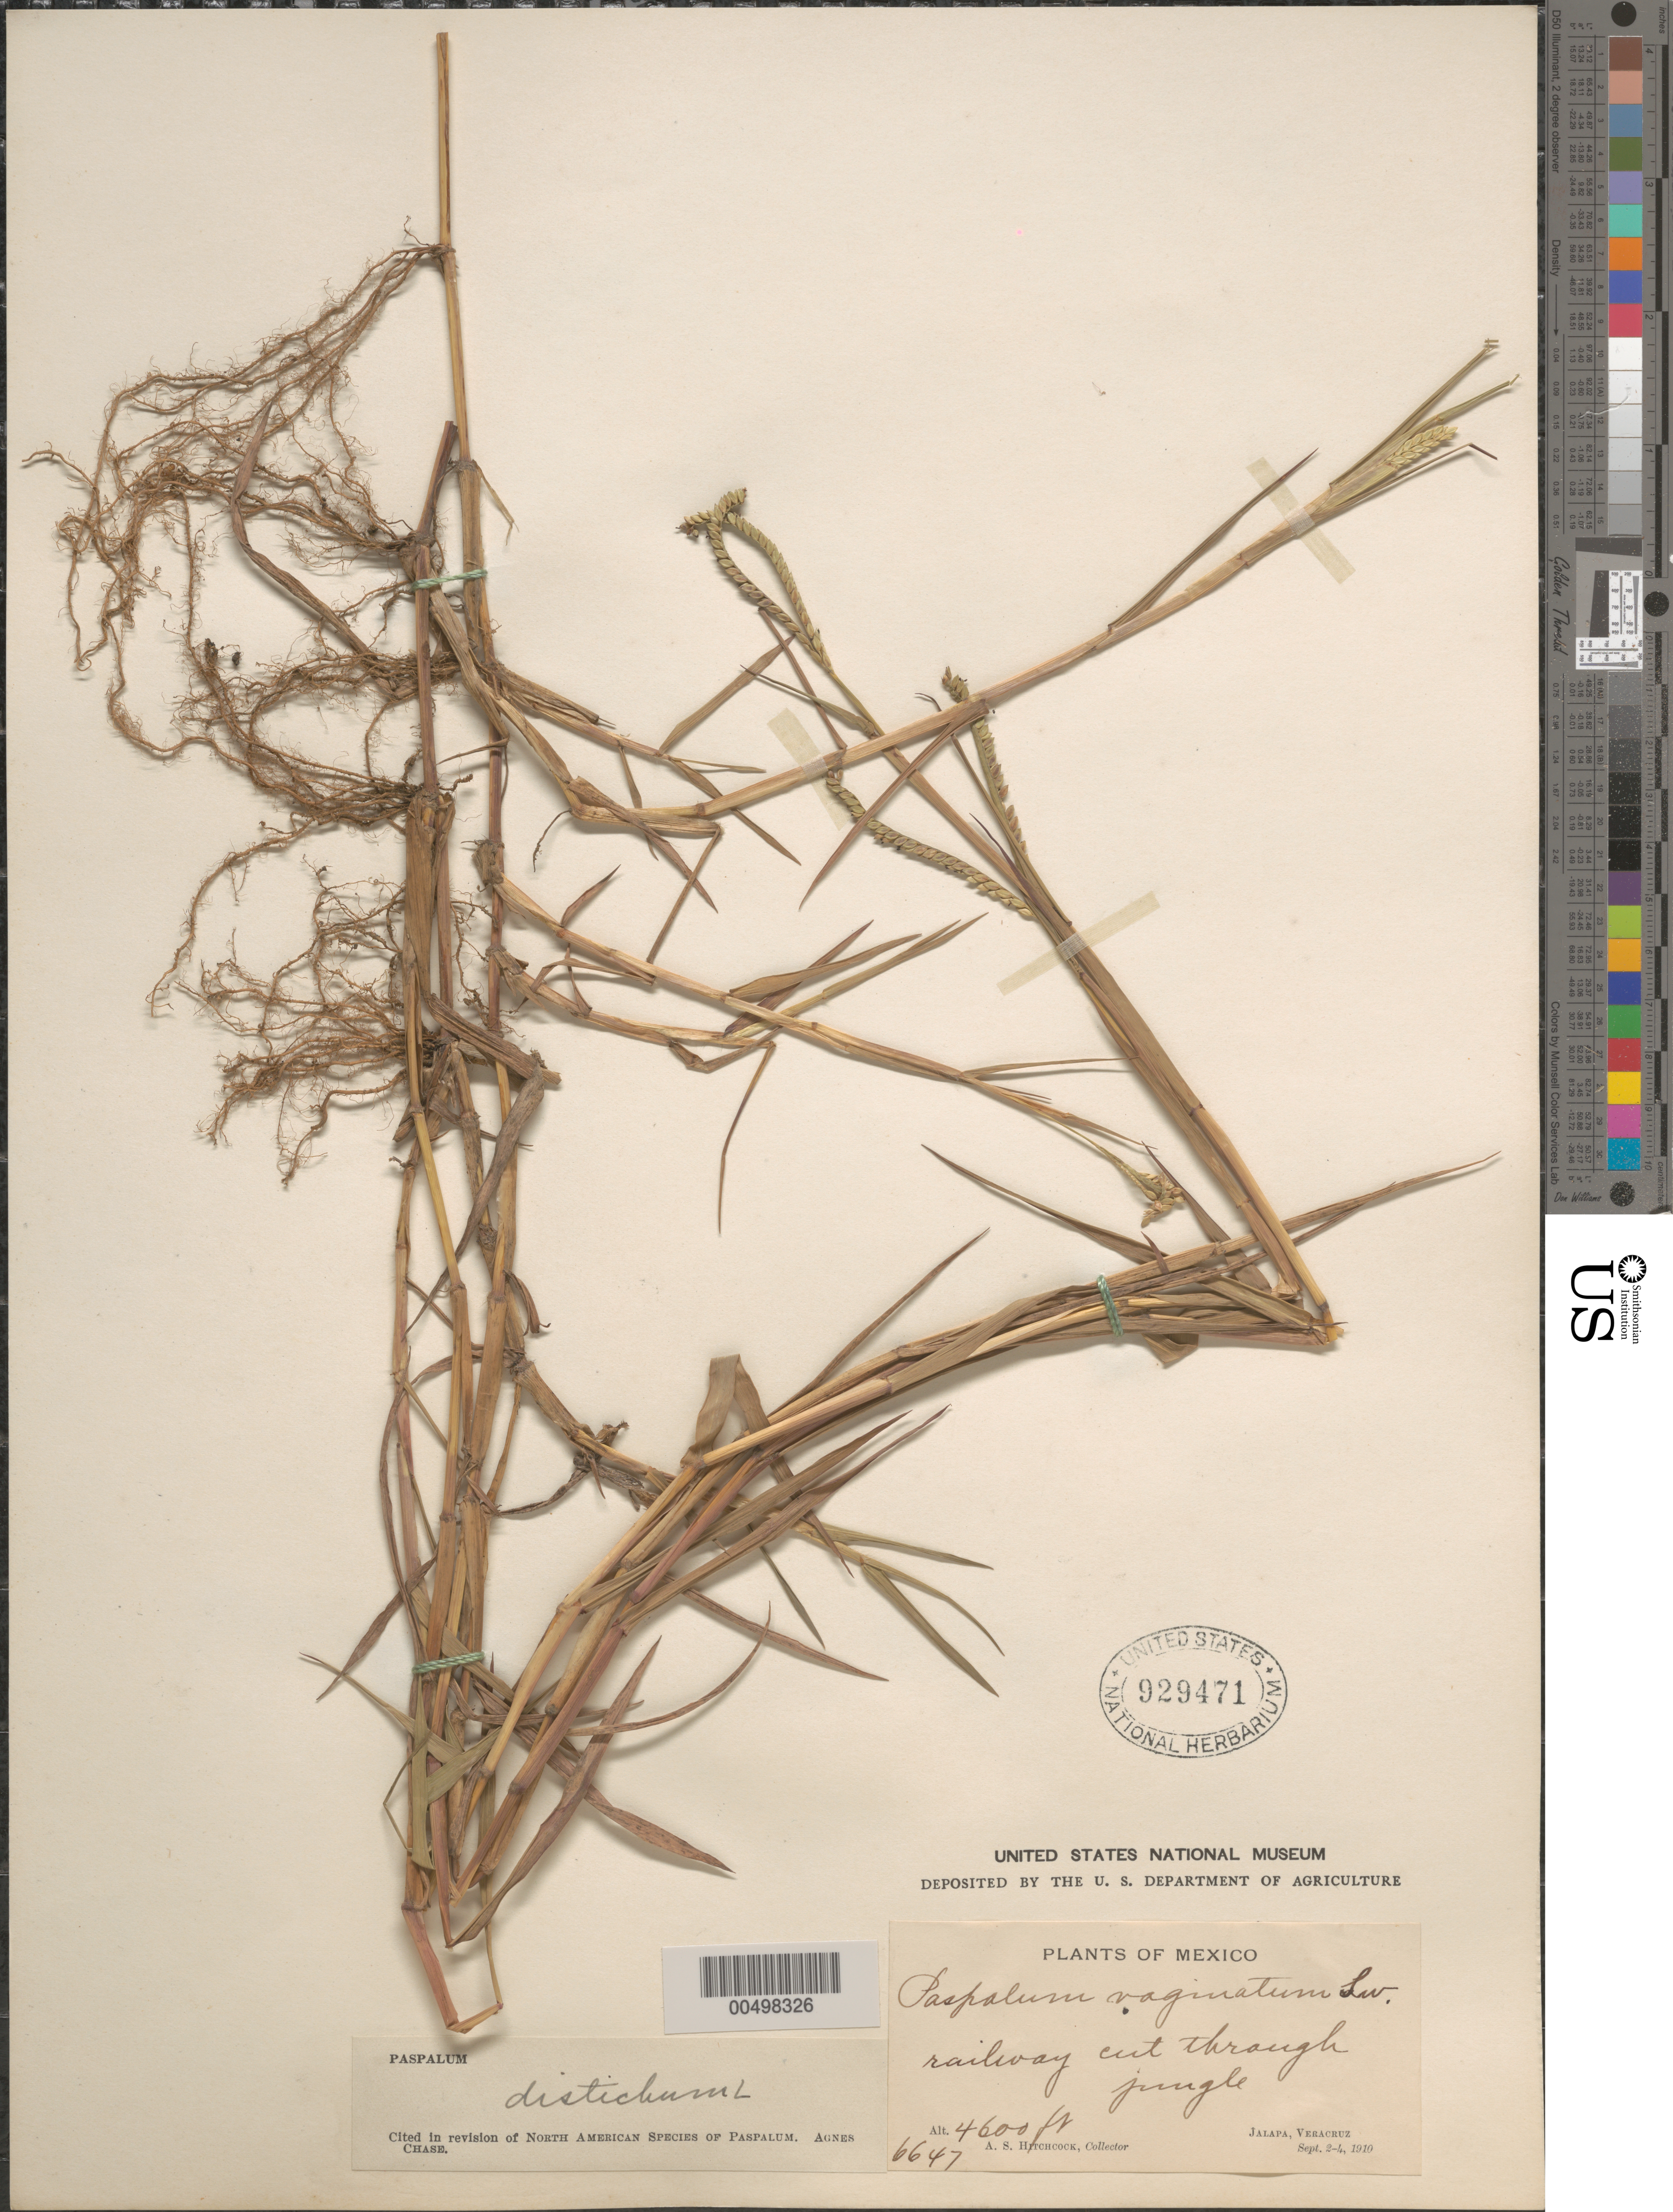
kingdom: Plantae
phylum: Tracheophyta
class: Liliopsida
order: Poales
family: Poaceae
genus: Paspalum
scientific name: Paspalum paspaloides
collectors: A. S. Hitchcock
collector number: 6647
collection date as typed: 2 Sep 1910 to 4 Sep 1910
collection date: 1910-09-02/1910-09-04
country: Mexico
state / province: Veracruz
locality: Jalapa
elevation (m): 1402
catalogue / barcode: US 929471